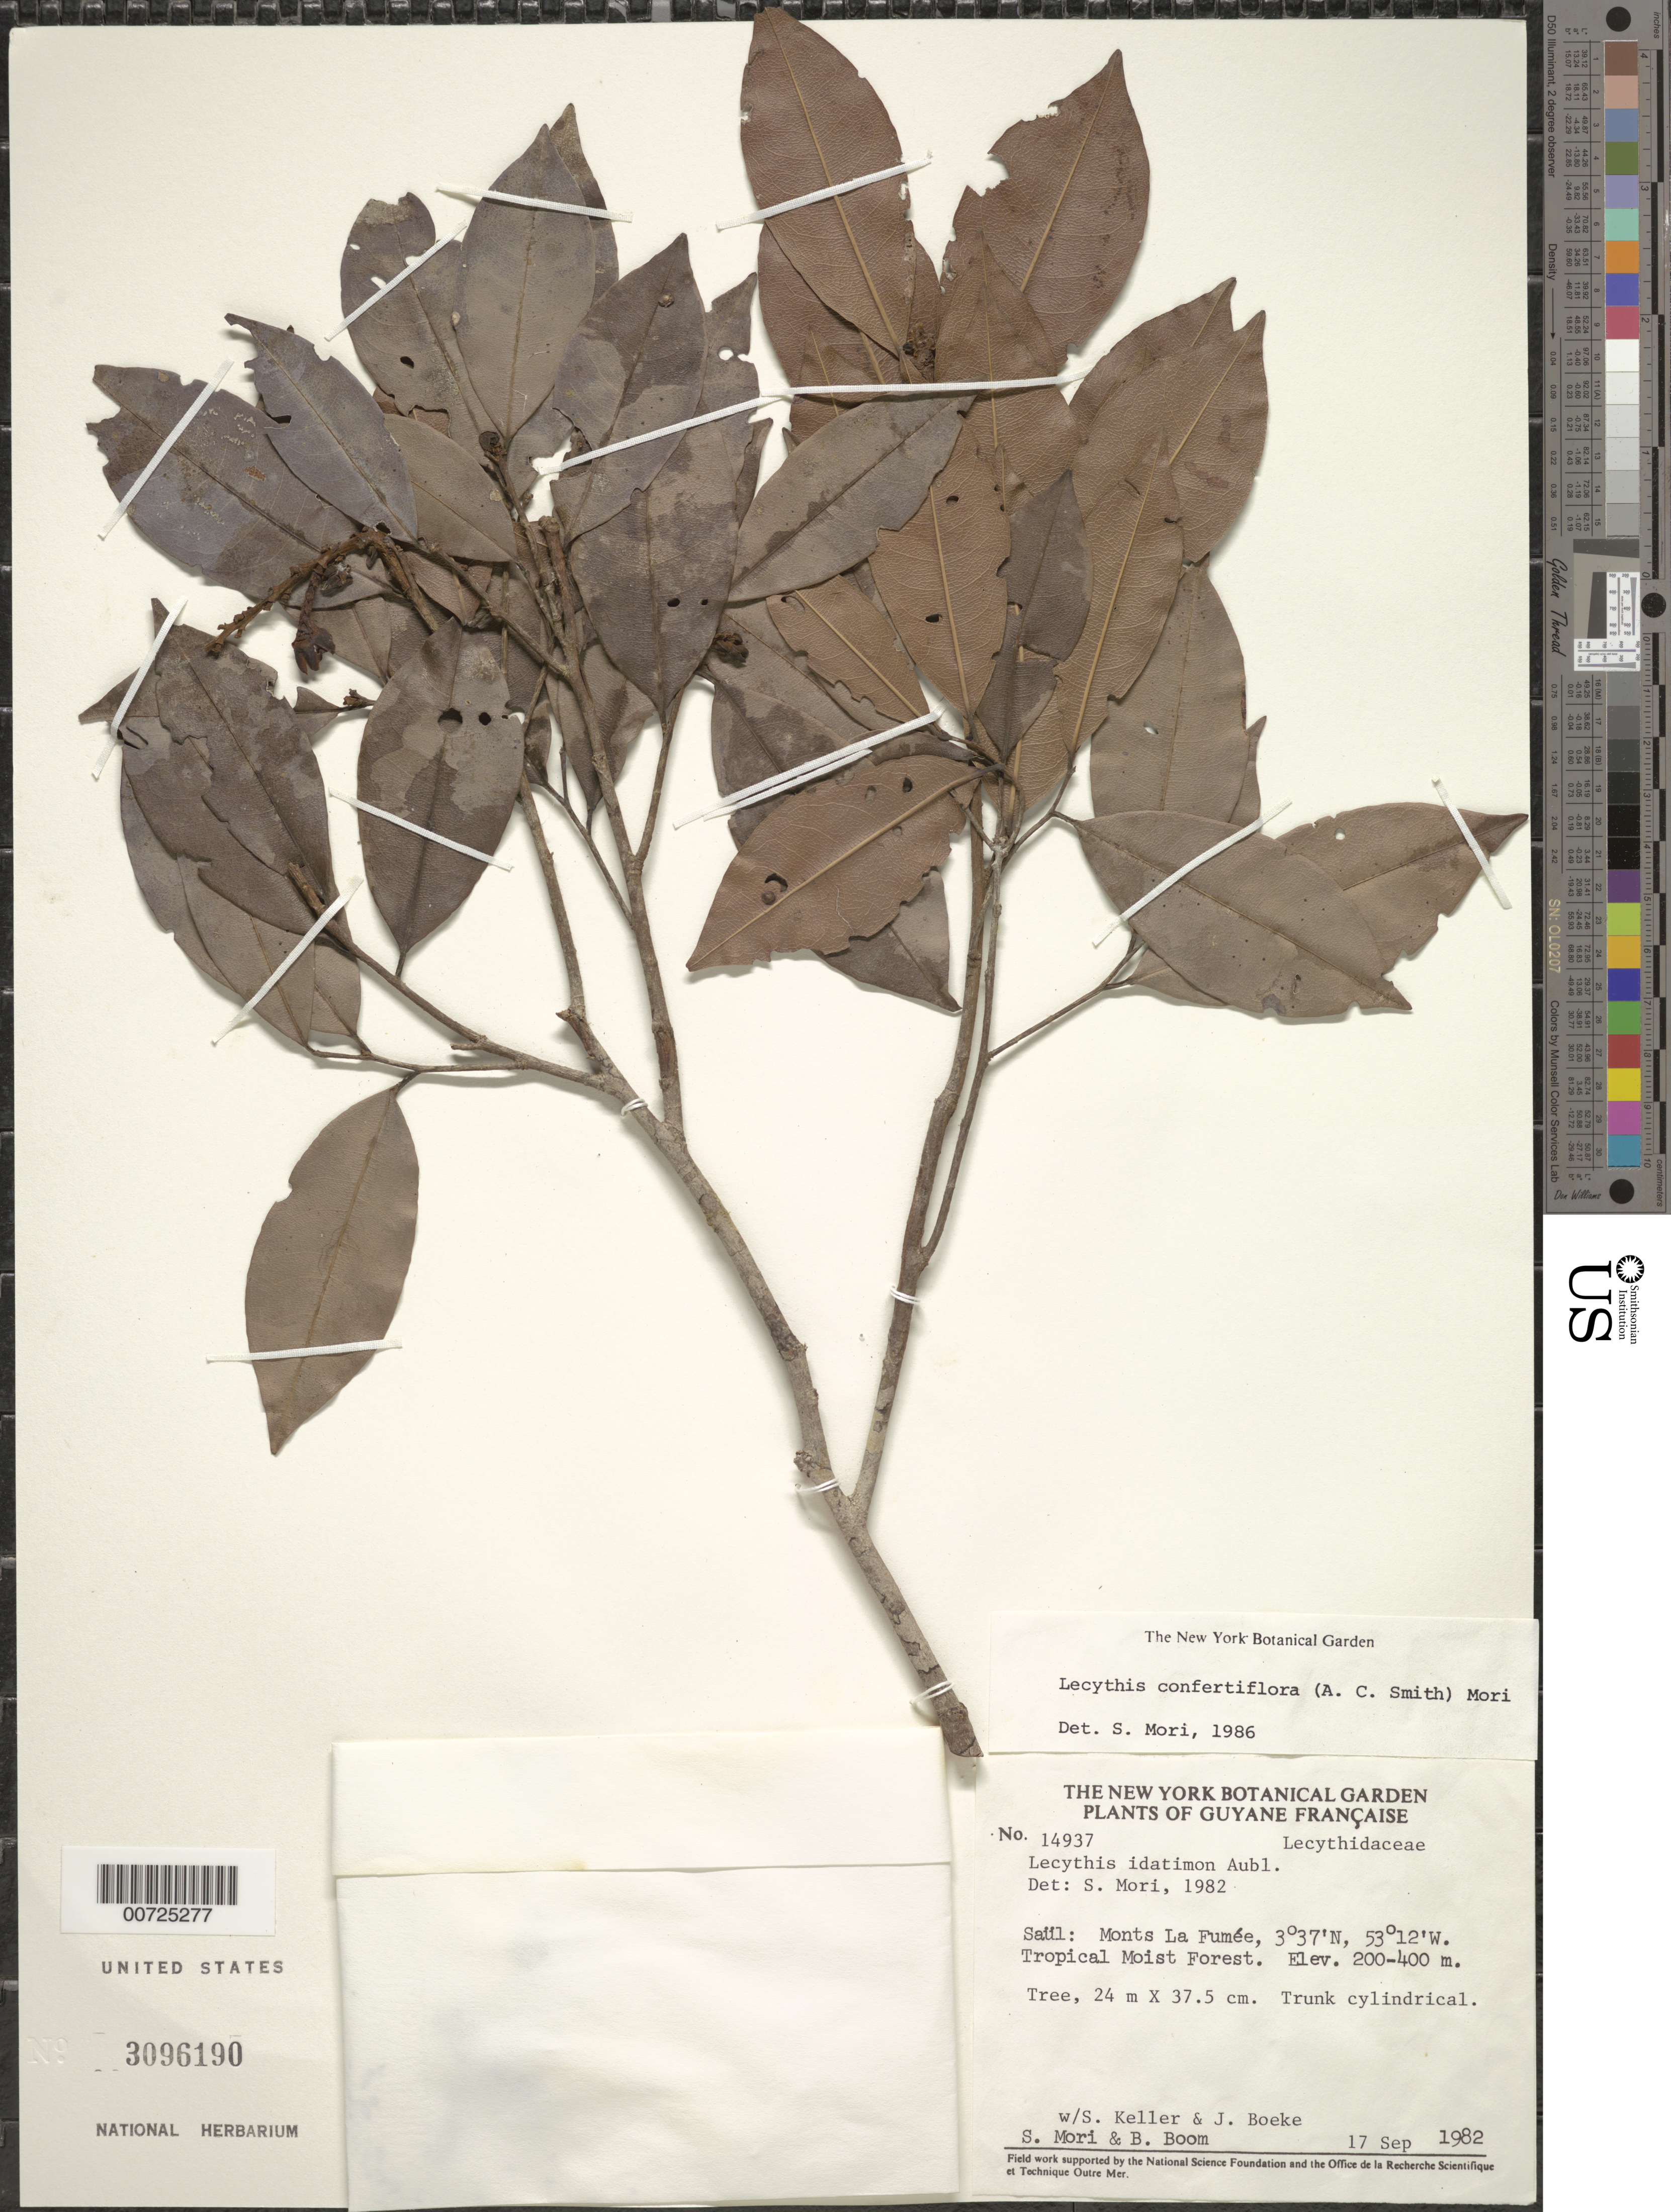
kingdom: Plantae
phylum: Tracheophyta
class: Magnoliopsida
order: Ericales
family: Lecythidaceae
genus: Lecythis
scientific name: Lecythis confertiflora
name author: (A.C. Sm.) S.A. Mori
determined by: Mori, Scott A.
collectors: S. Mori et al.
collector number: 14937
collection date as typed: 17-Sep-82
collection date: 1982-09-17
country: French Guiana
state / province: Saint-Laurent-du-Maroni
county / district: Saül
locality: Saül, Monts La Fumée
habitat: Tropical moist forest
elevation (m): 200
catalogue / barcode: US 3096190